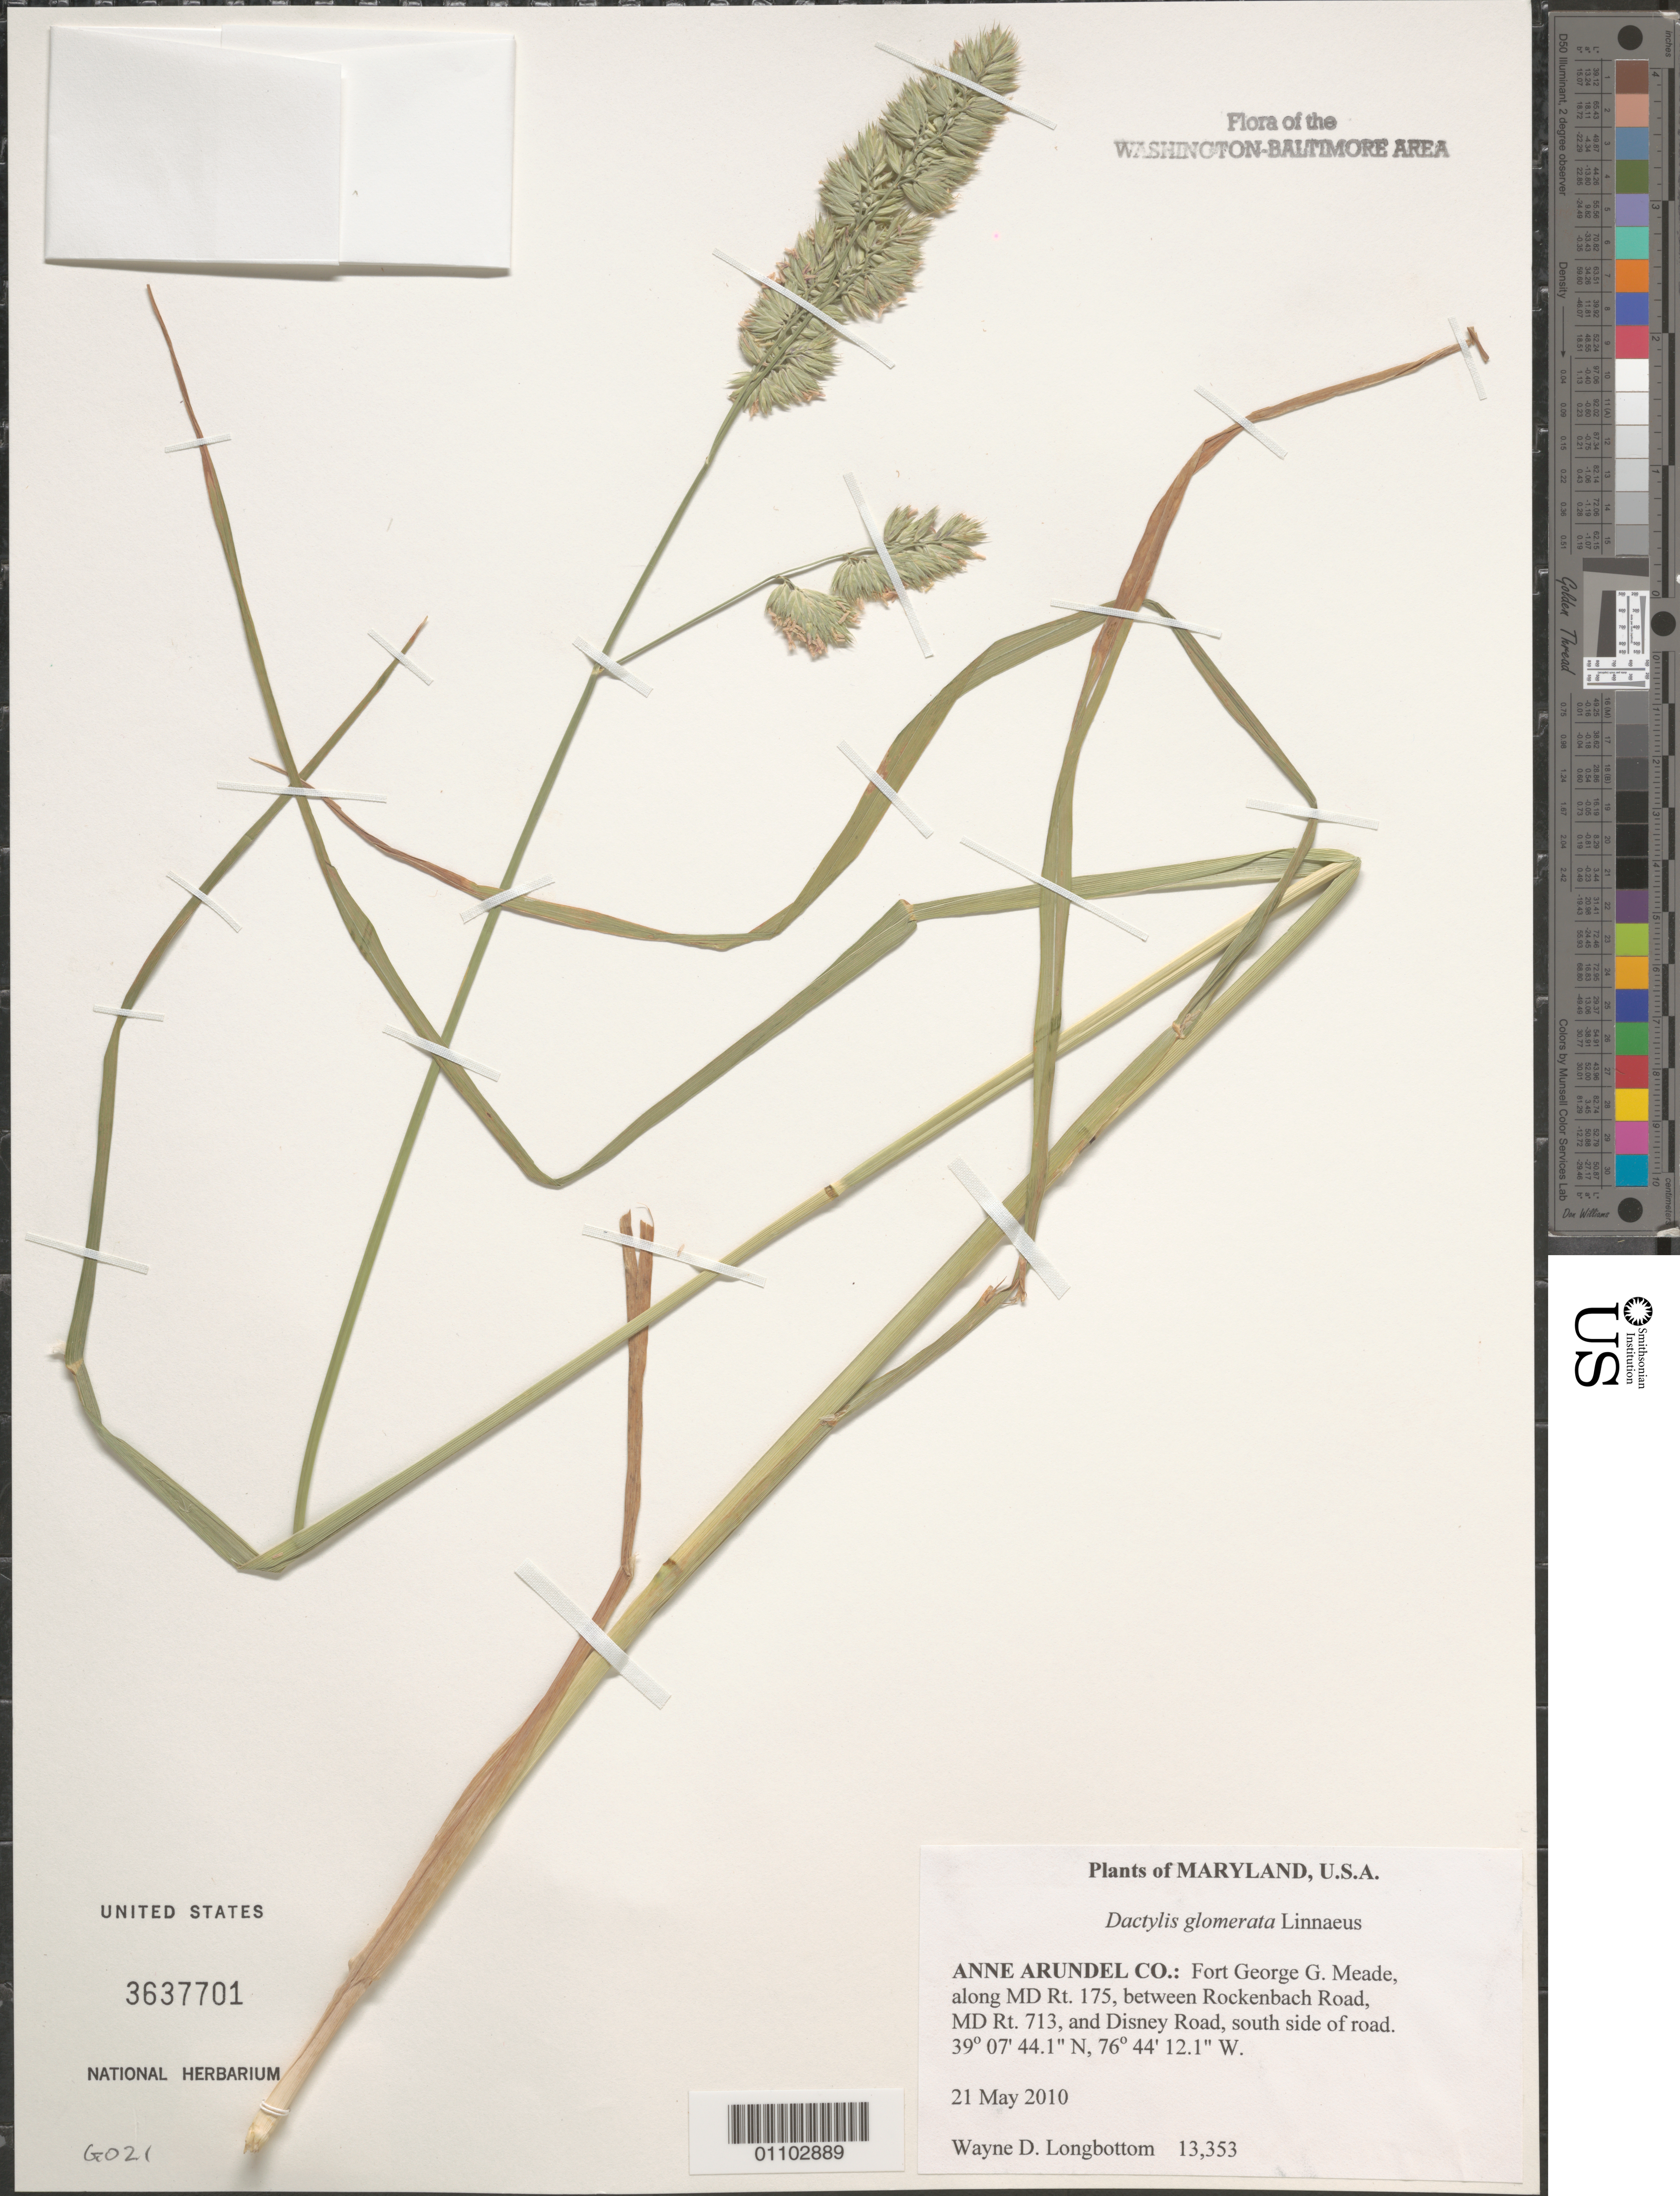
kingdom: Plantae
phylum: Tracheophyta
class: Liliopsida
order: Poales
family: Poaceae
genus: Dactylis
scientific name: Dactylis glomerata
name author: L.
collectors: W. D. Longbottom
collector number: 13353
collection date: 2010-05-21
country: United States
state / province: Maryland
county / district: Anne Arundel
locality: Fort George G. Meade, along MD Rt. 175, between Rockenbach Road, MD Rt. 713, and Disney Road, south side of road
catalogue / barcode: US 3637701